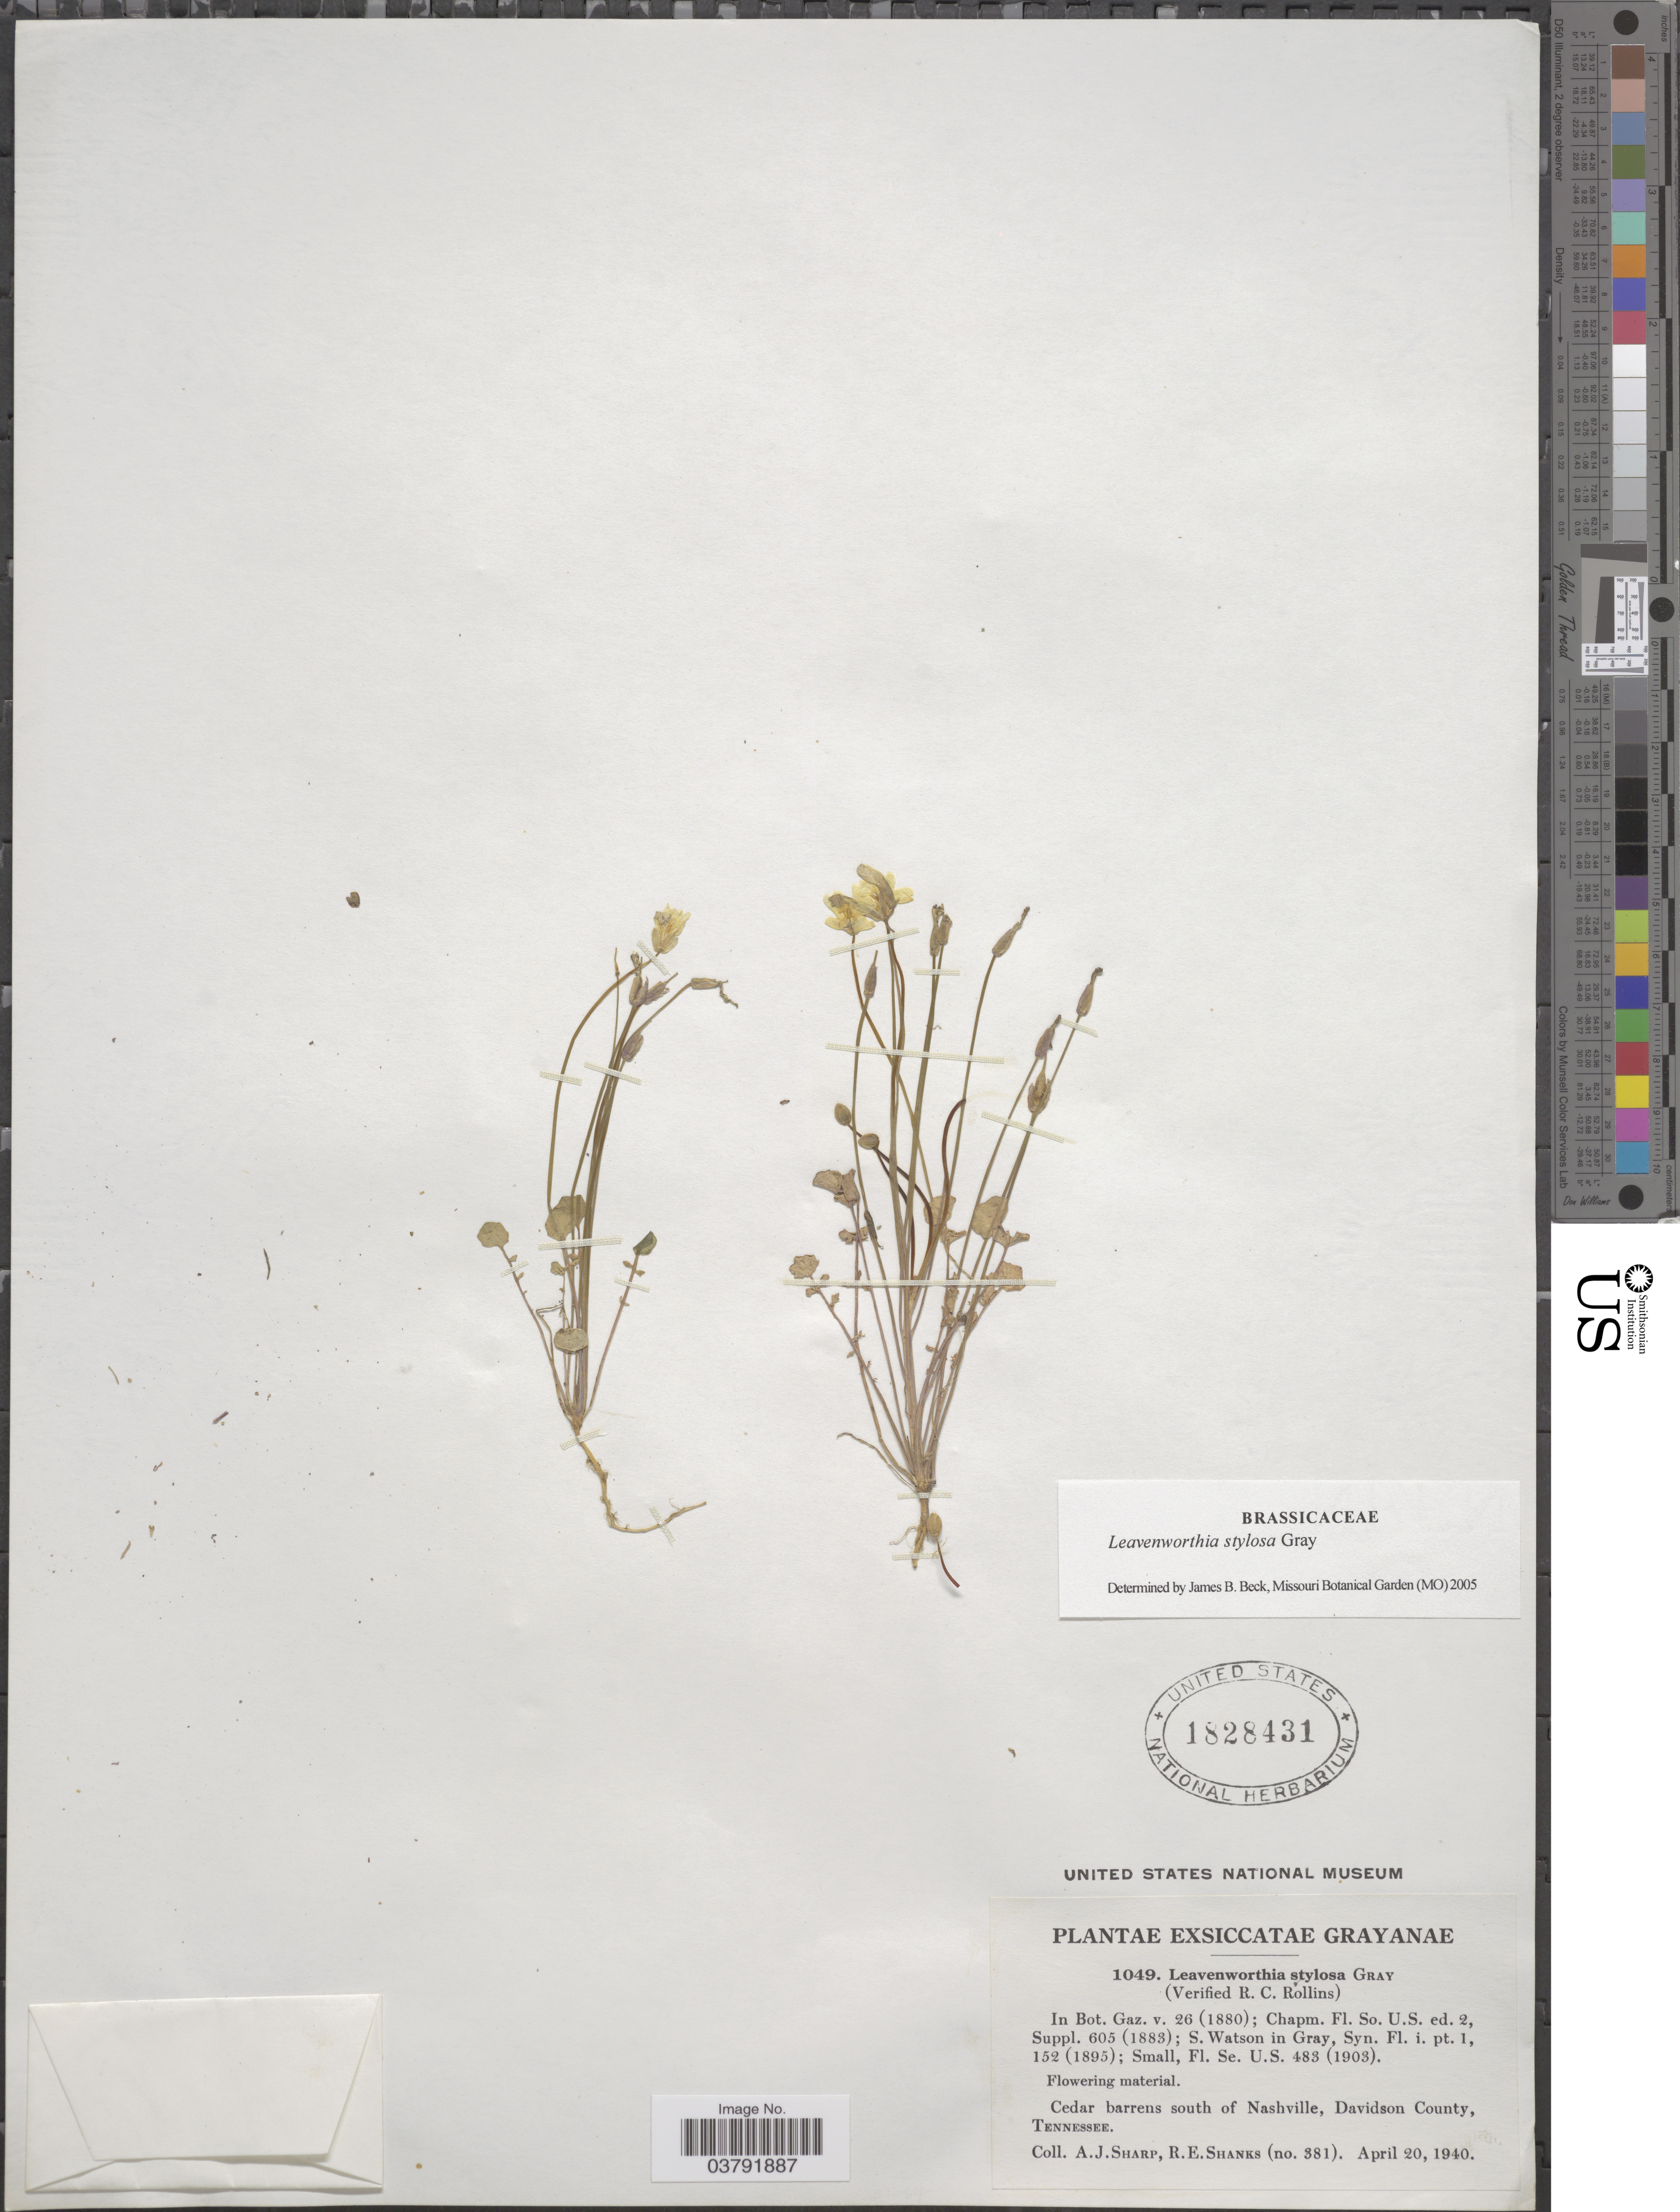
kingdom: Plantae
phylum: Tracheophyta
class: Magnoliopsida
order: Brassicales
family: Brassicaceae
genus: Leavenworthia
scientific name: Leavenworthia stylosa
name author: A. Gray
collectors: A. J. Sharp & R. Shanks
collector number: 381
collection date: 1940-04-20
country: United States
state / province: Tennessee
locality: Cedar barrens south of Nashville, Davidson County.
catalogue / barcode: US 1828431